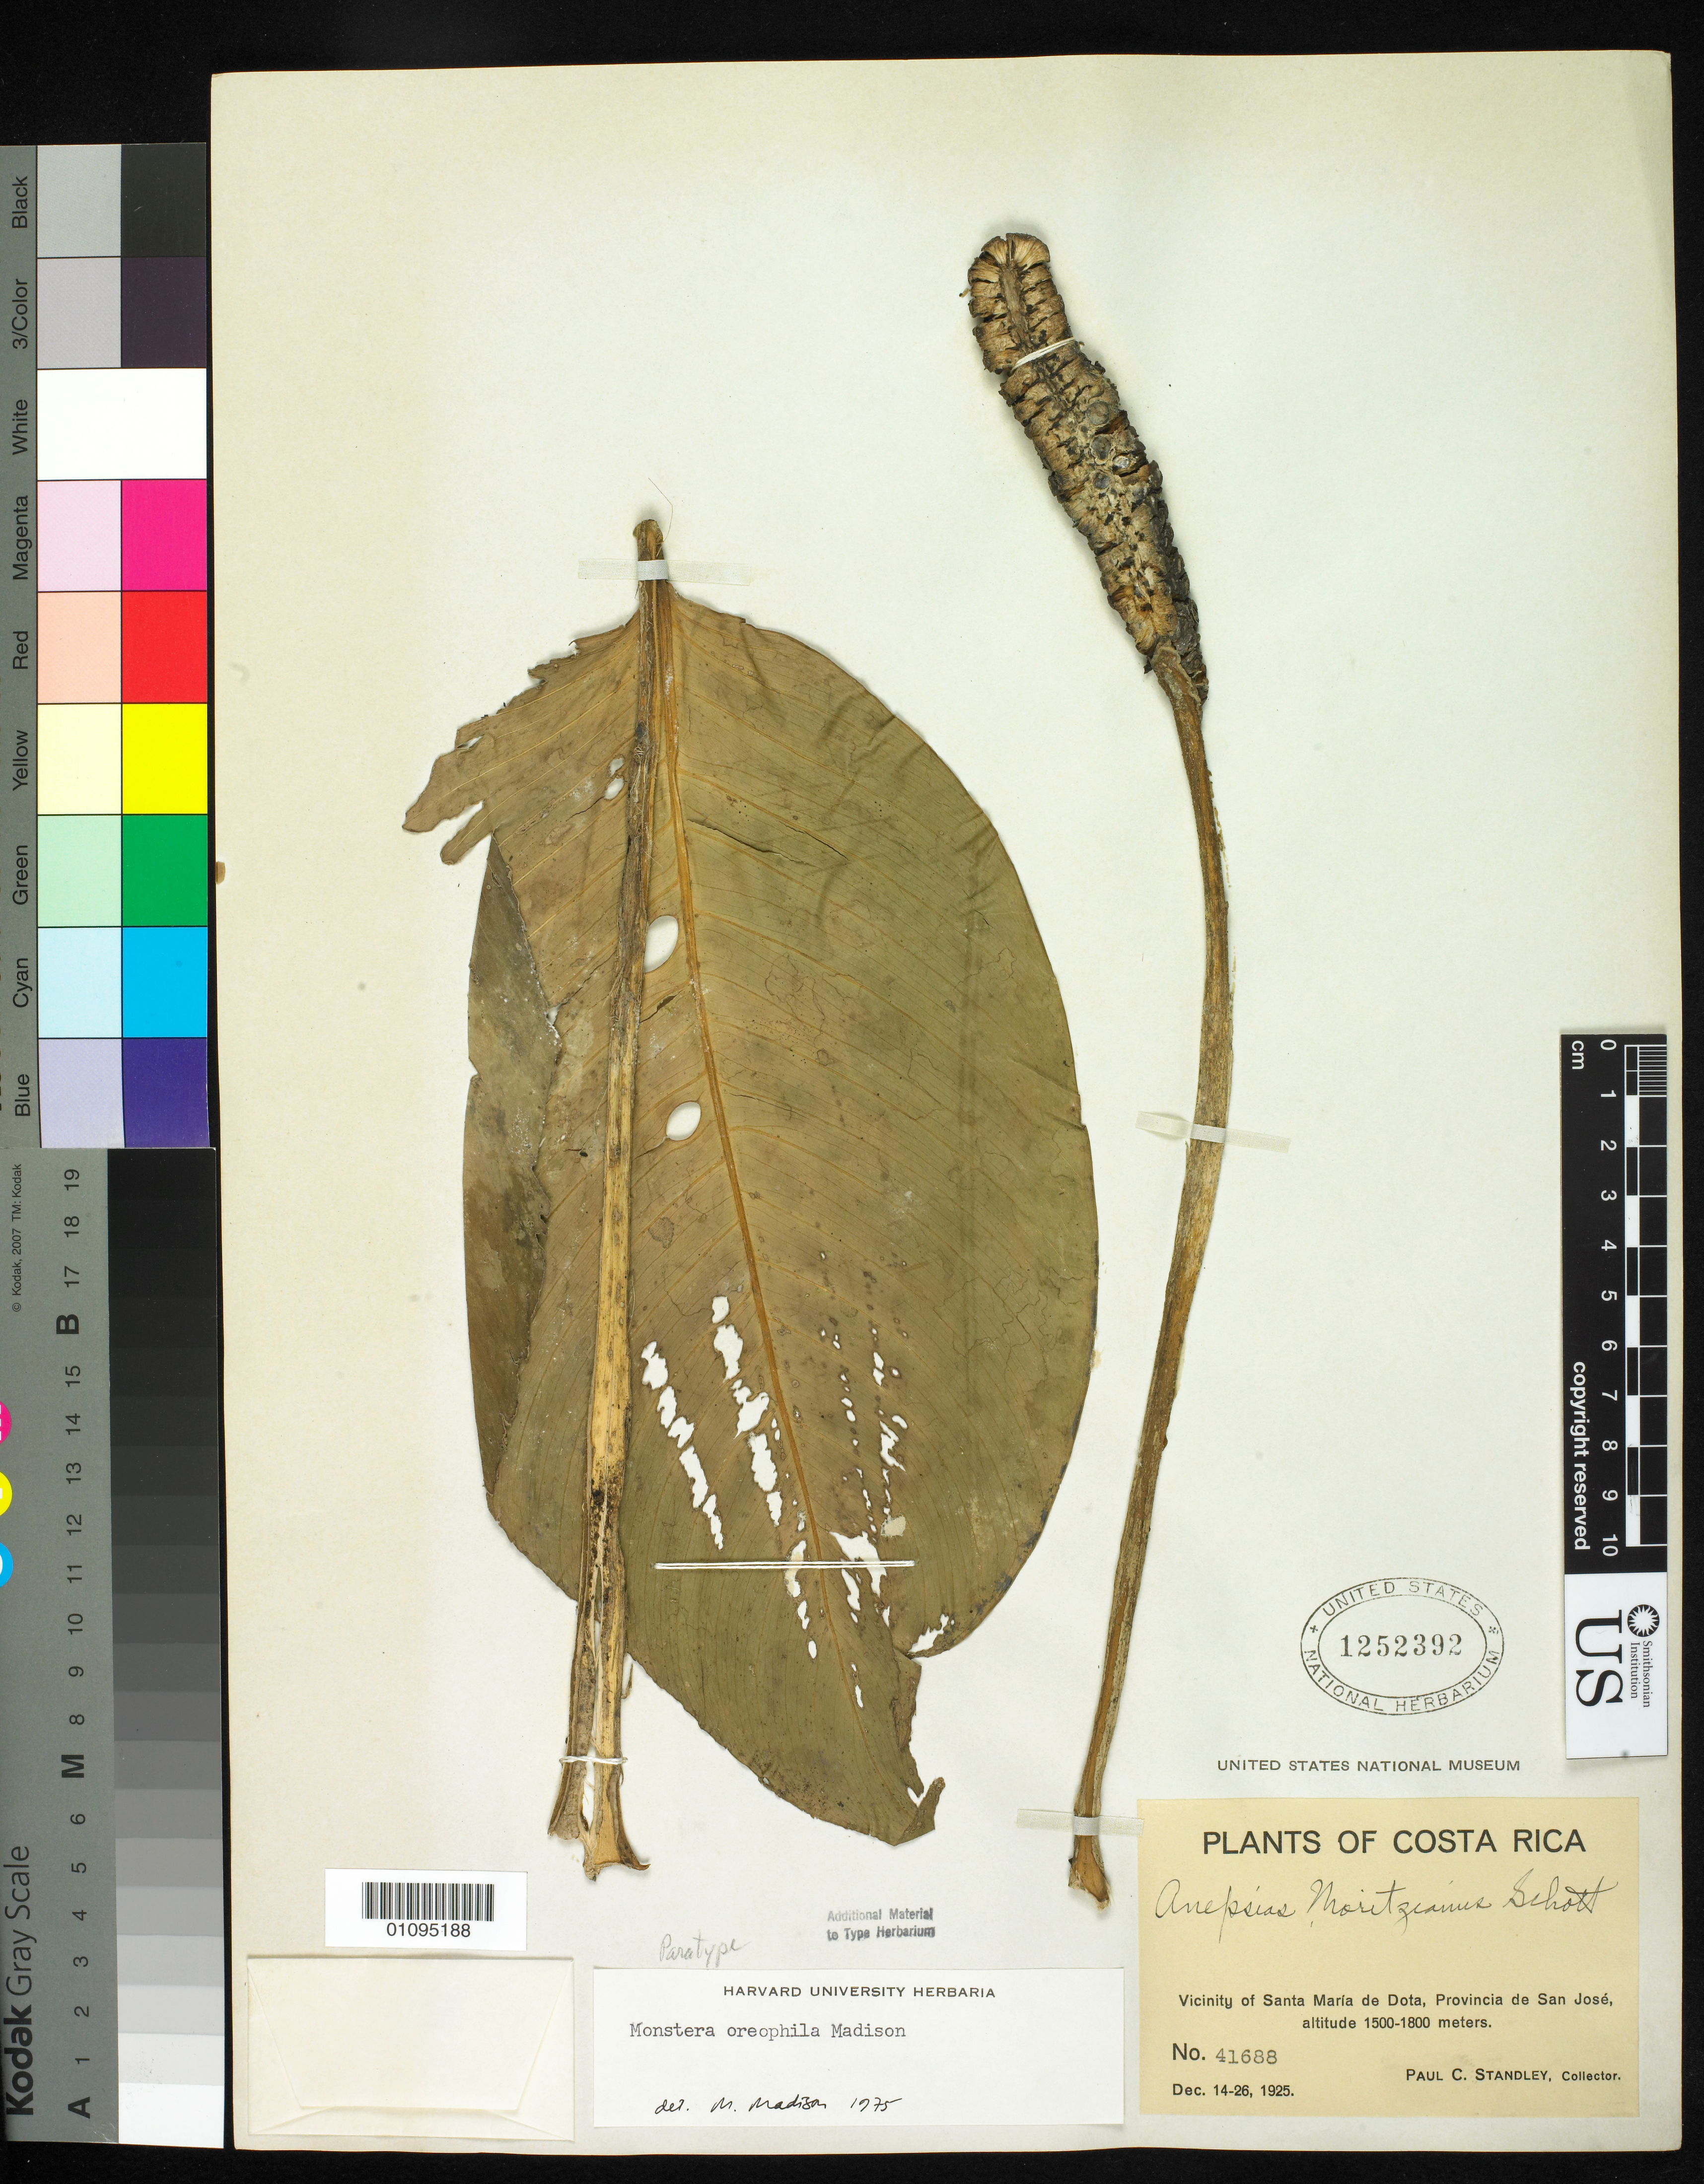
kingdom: Plantae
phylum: Tracheophyta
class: Liliopsida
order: Alismatales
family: Araceae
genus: Monstera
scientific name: Monstera oreophila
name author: Madison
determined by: Madison, Michael T.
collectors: P. C. Standley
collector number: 41688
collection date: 1925-12-14/1925-12-26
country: Costa Rica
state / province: San José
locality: Vicinity of Santa Maria de Dota.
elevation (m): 1500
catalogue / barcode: US 1252392